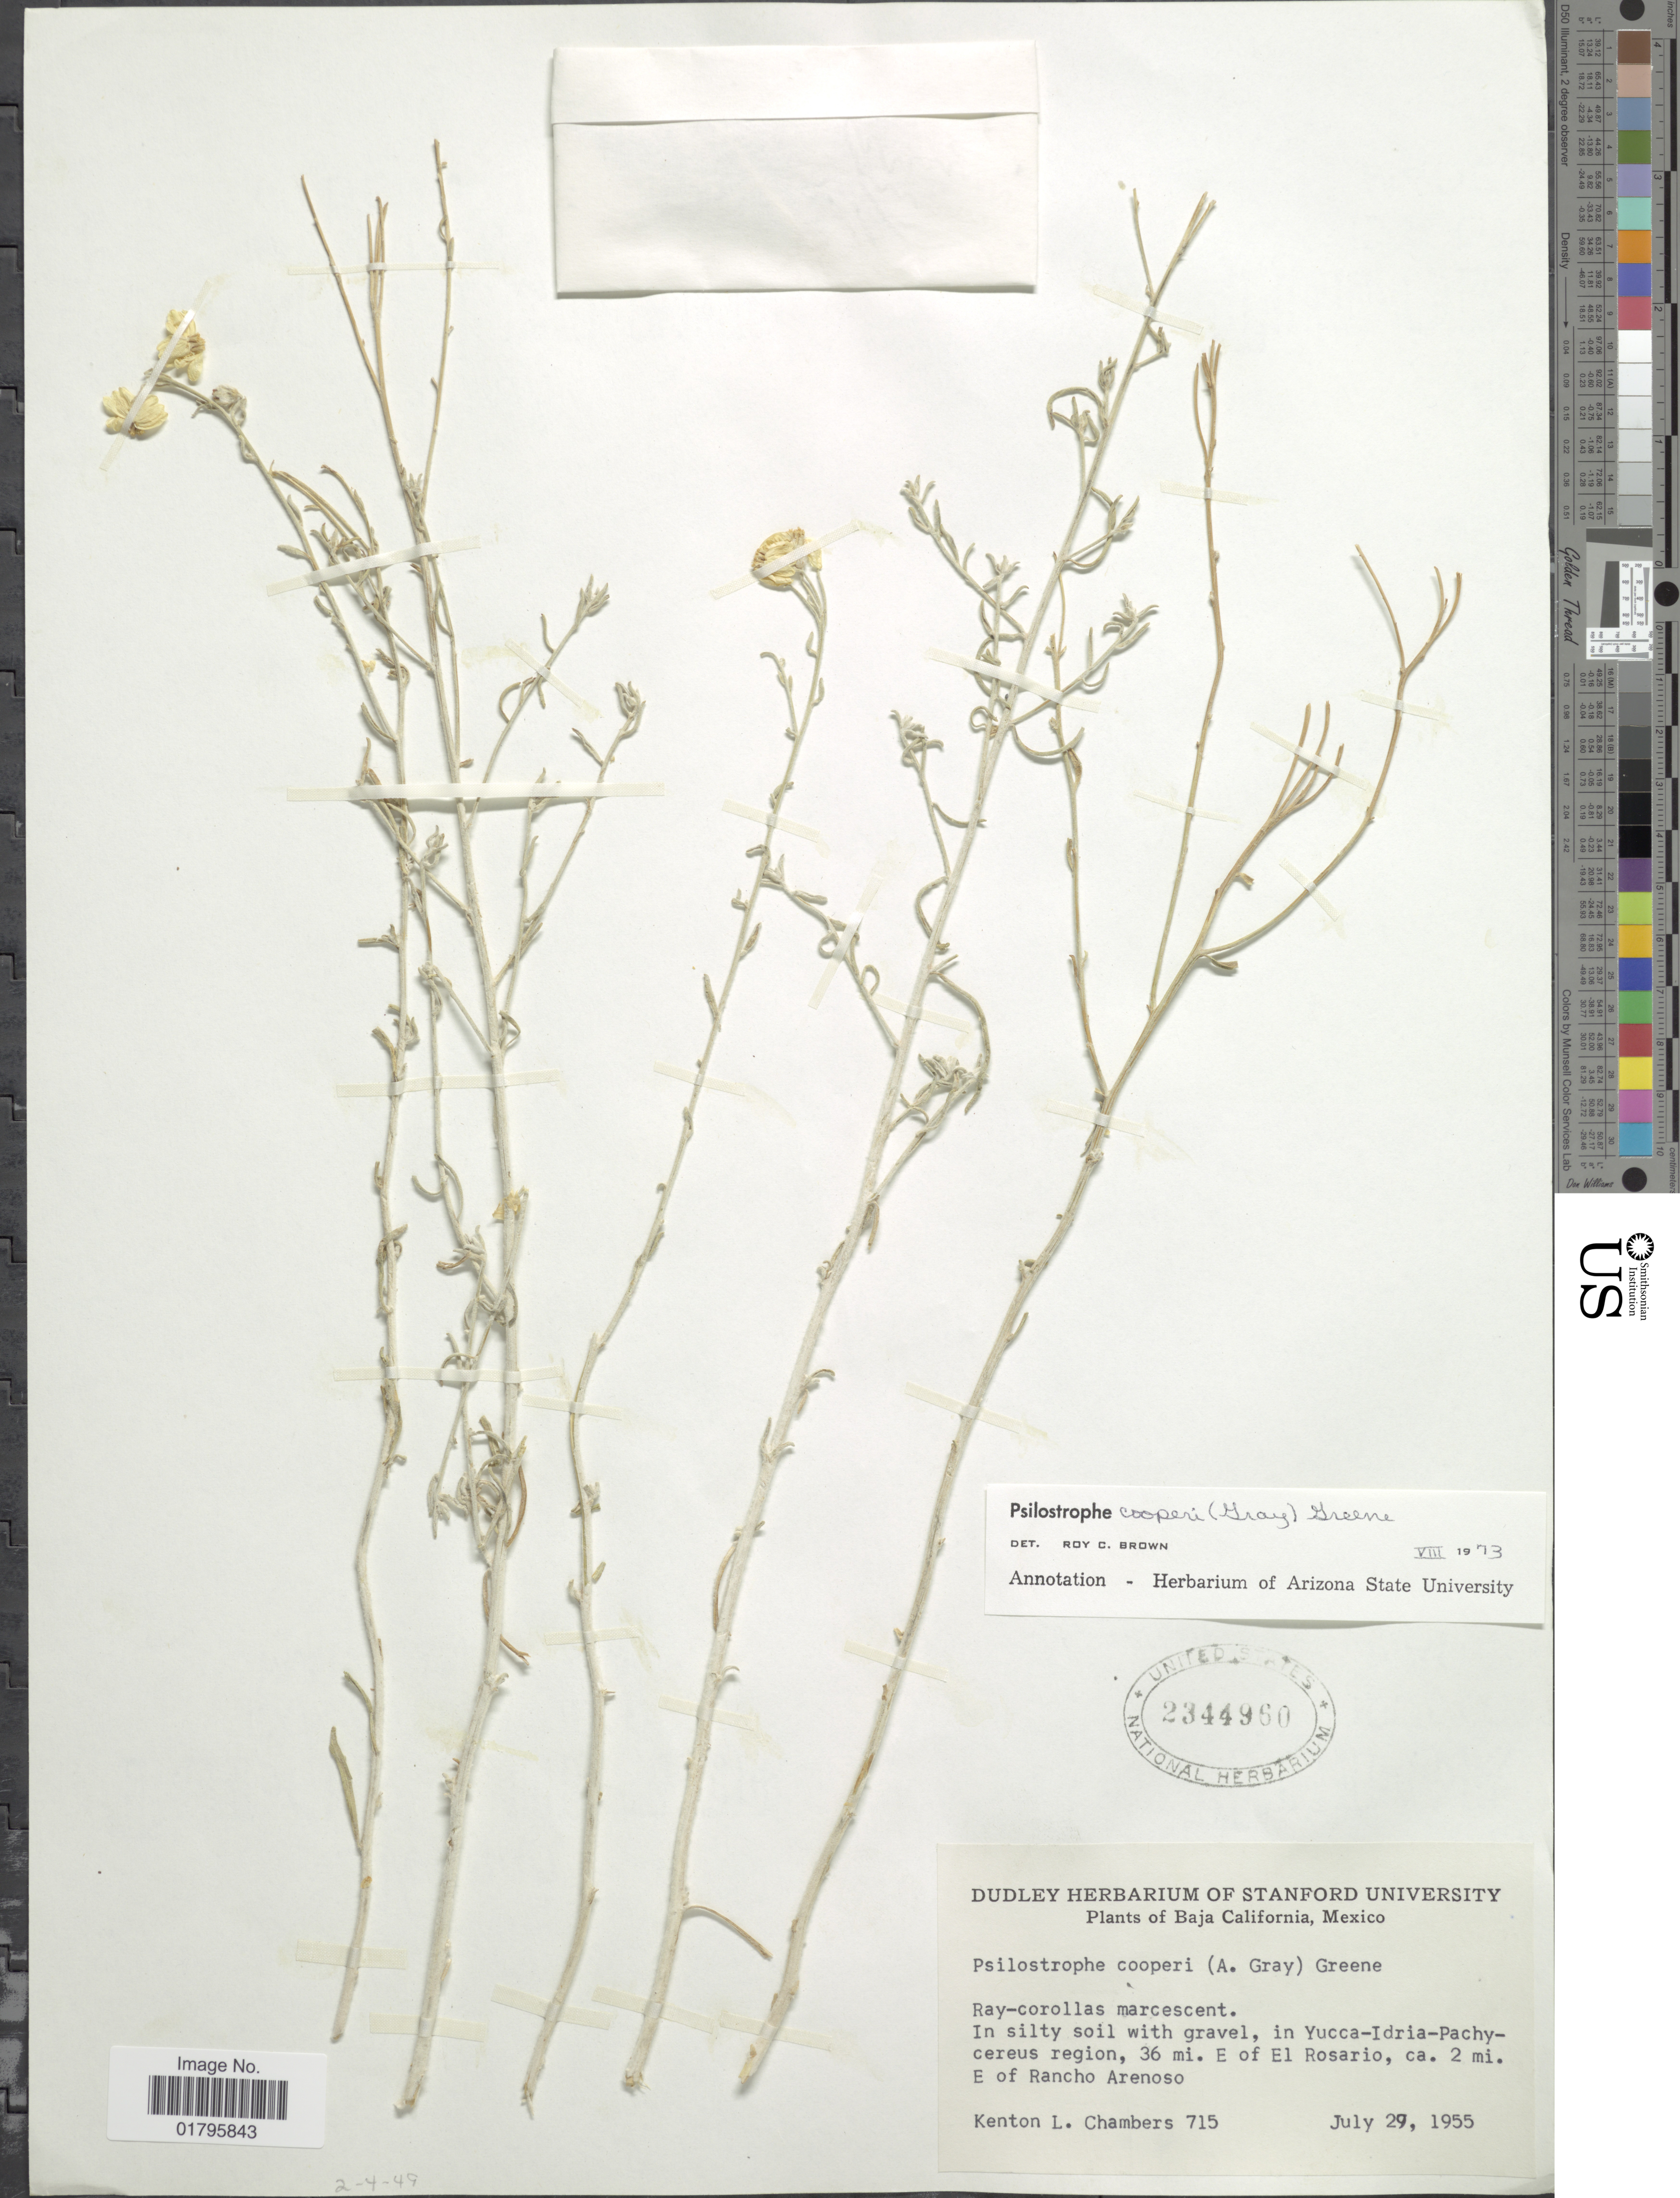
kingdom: Plantae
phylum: Tracheophyta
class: Magnoliopsida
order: Asterales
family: Asteraceae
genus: Psilostrophe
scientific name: Psilostrophe cooperi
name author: (A. Gray) Greene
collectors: K. L. Chambers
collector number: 715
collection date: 1955-07-29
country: Mexico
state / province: Baja California Sur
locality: Baja California, Mexico, In silty soil with gravel, in Yucc-Idria-pachycereus region, 36 mi. E of El Rosario, ca. 2 mi. E of Rancho Arenoso.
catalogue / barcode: US 2344960